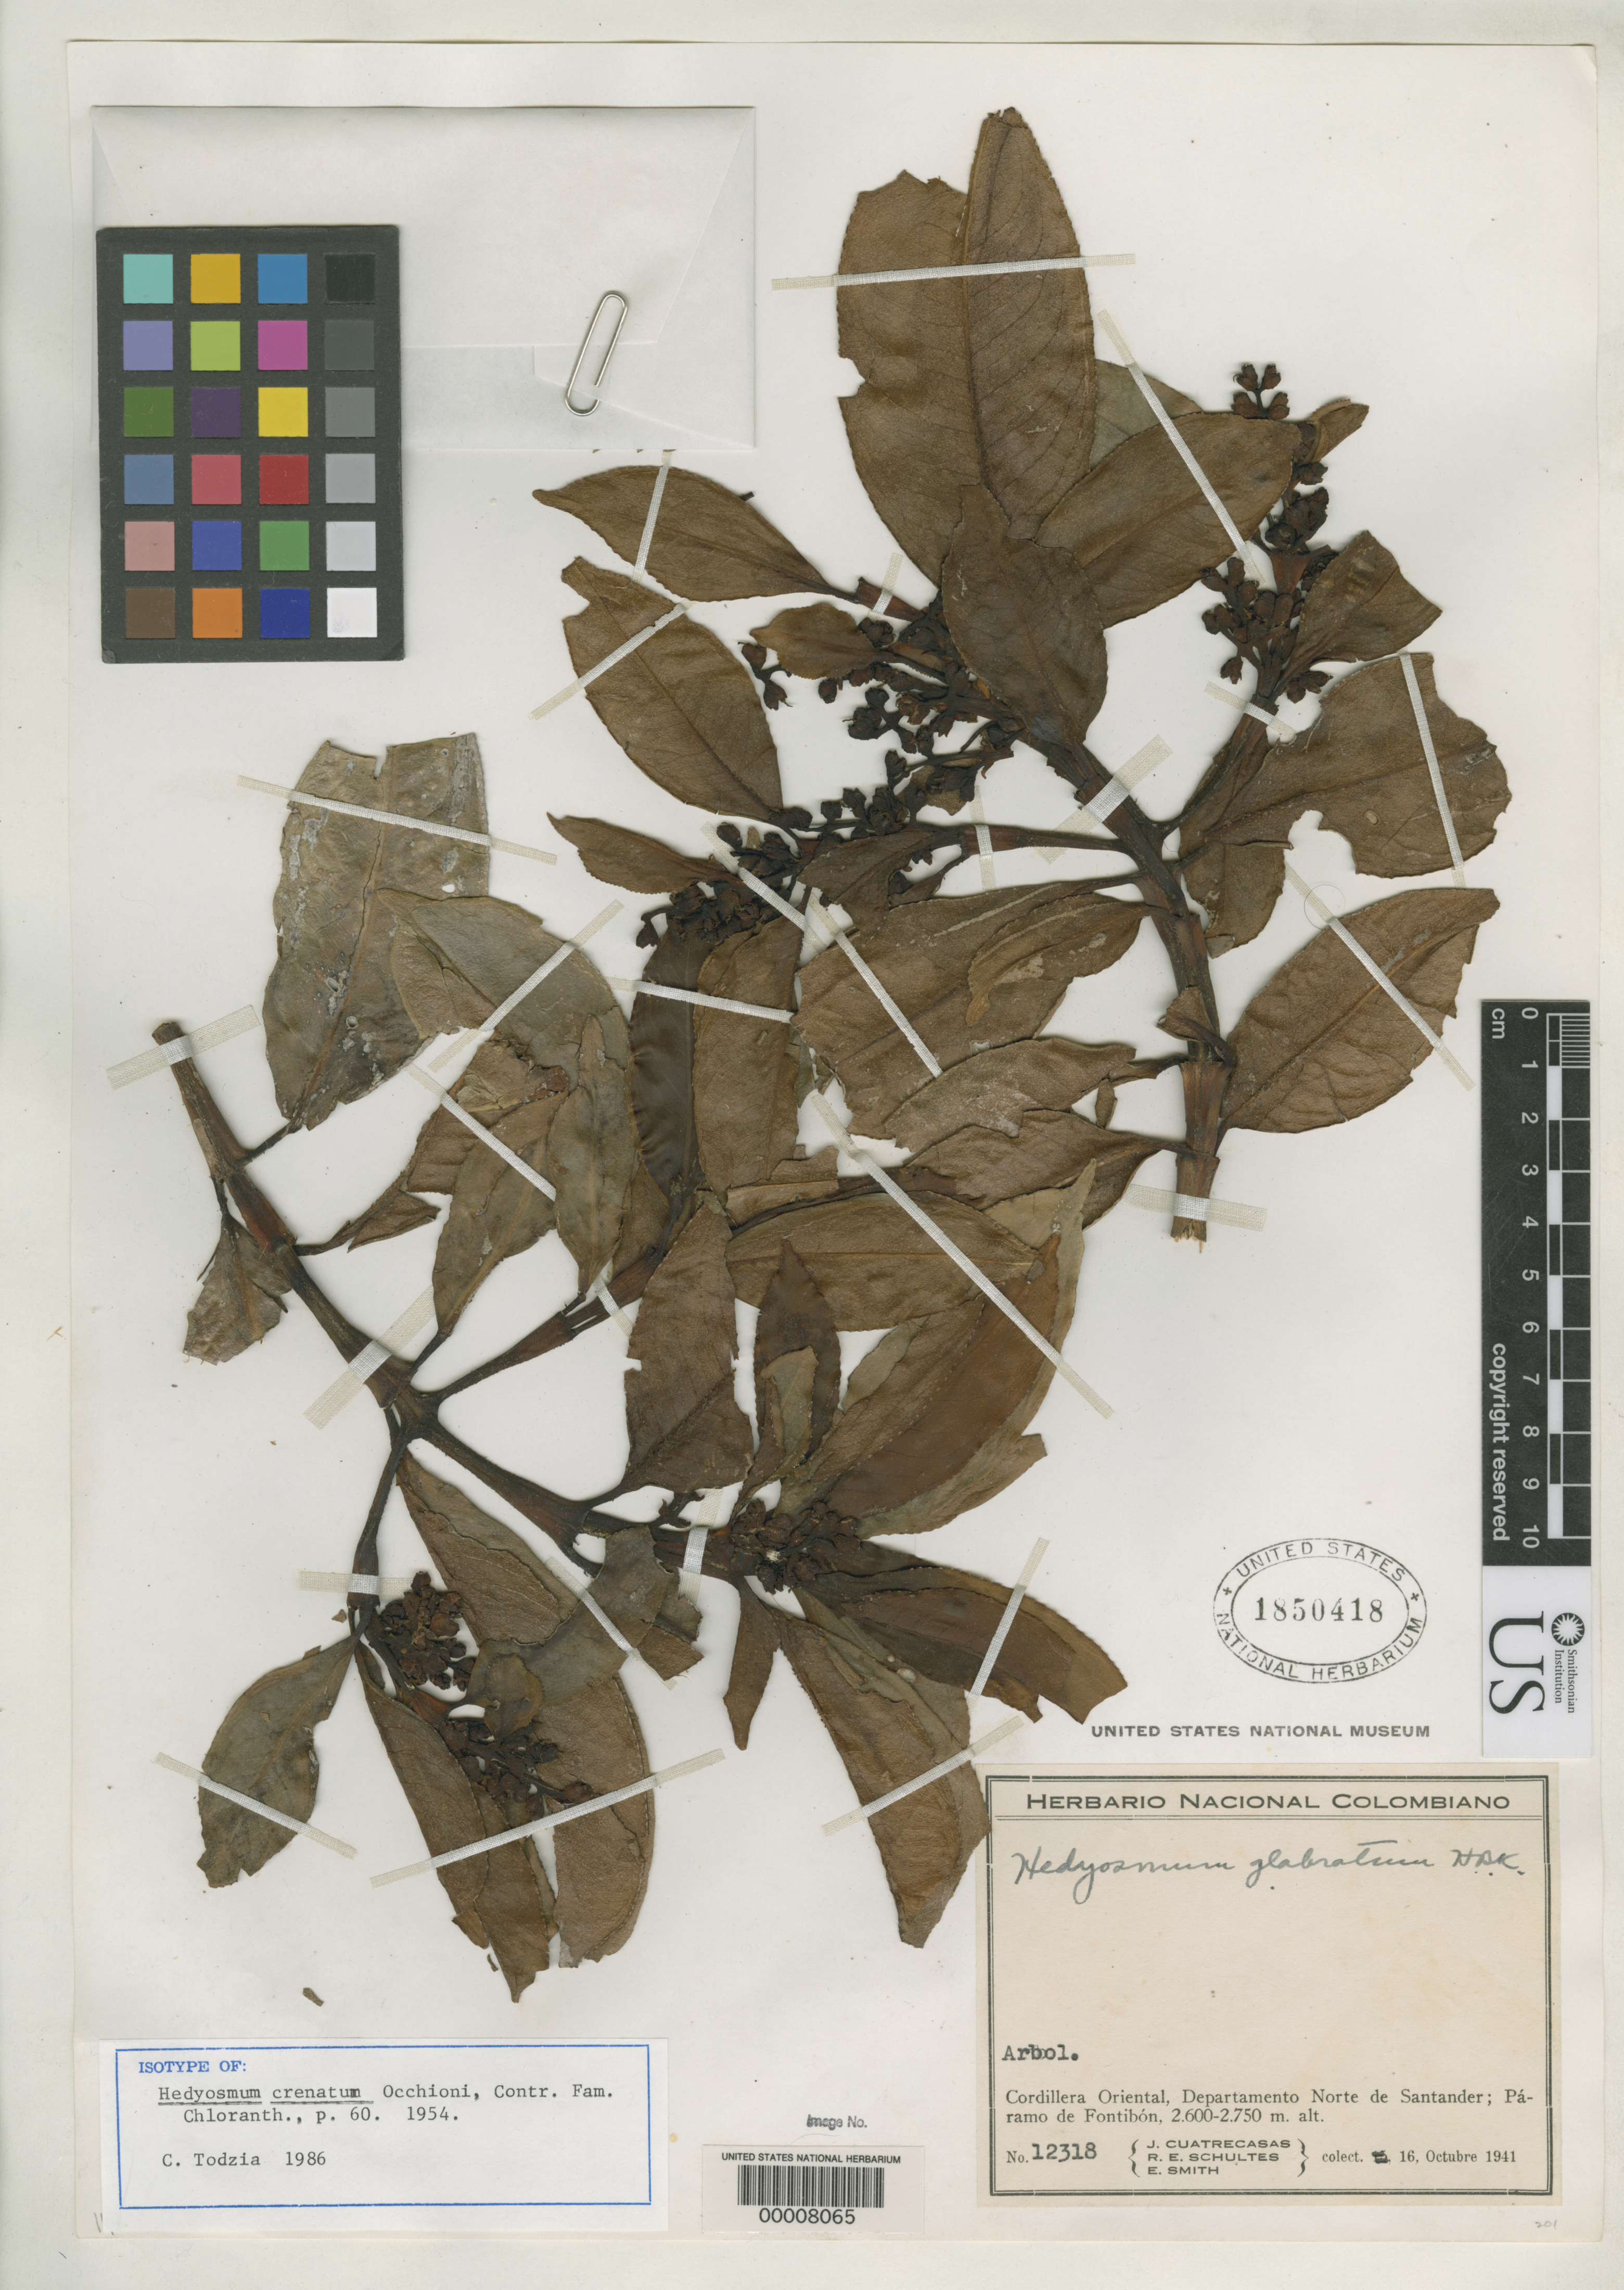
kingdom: Plantae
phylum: Tracheophyta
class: Magnoliopsida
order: Chloranthales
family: Chloranthaceae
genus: Hedyosmum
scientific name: Hedyosmum crenatum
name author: Occhioni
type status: Isotype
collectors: J. Cuatrecasas, R. E. Schultes & C. E. Smith Jr.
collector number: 12318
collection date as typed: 16 Oct 1941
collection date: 1941-10-16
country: Colombia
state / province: Norte de Santander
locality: Cordillera Oriental, Paramo de Fontibon.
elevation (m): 2600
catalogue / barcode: US 1850418